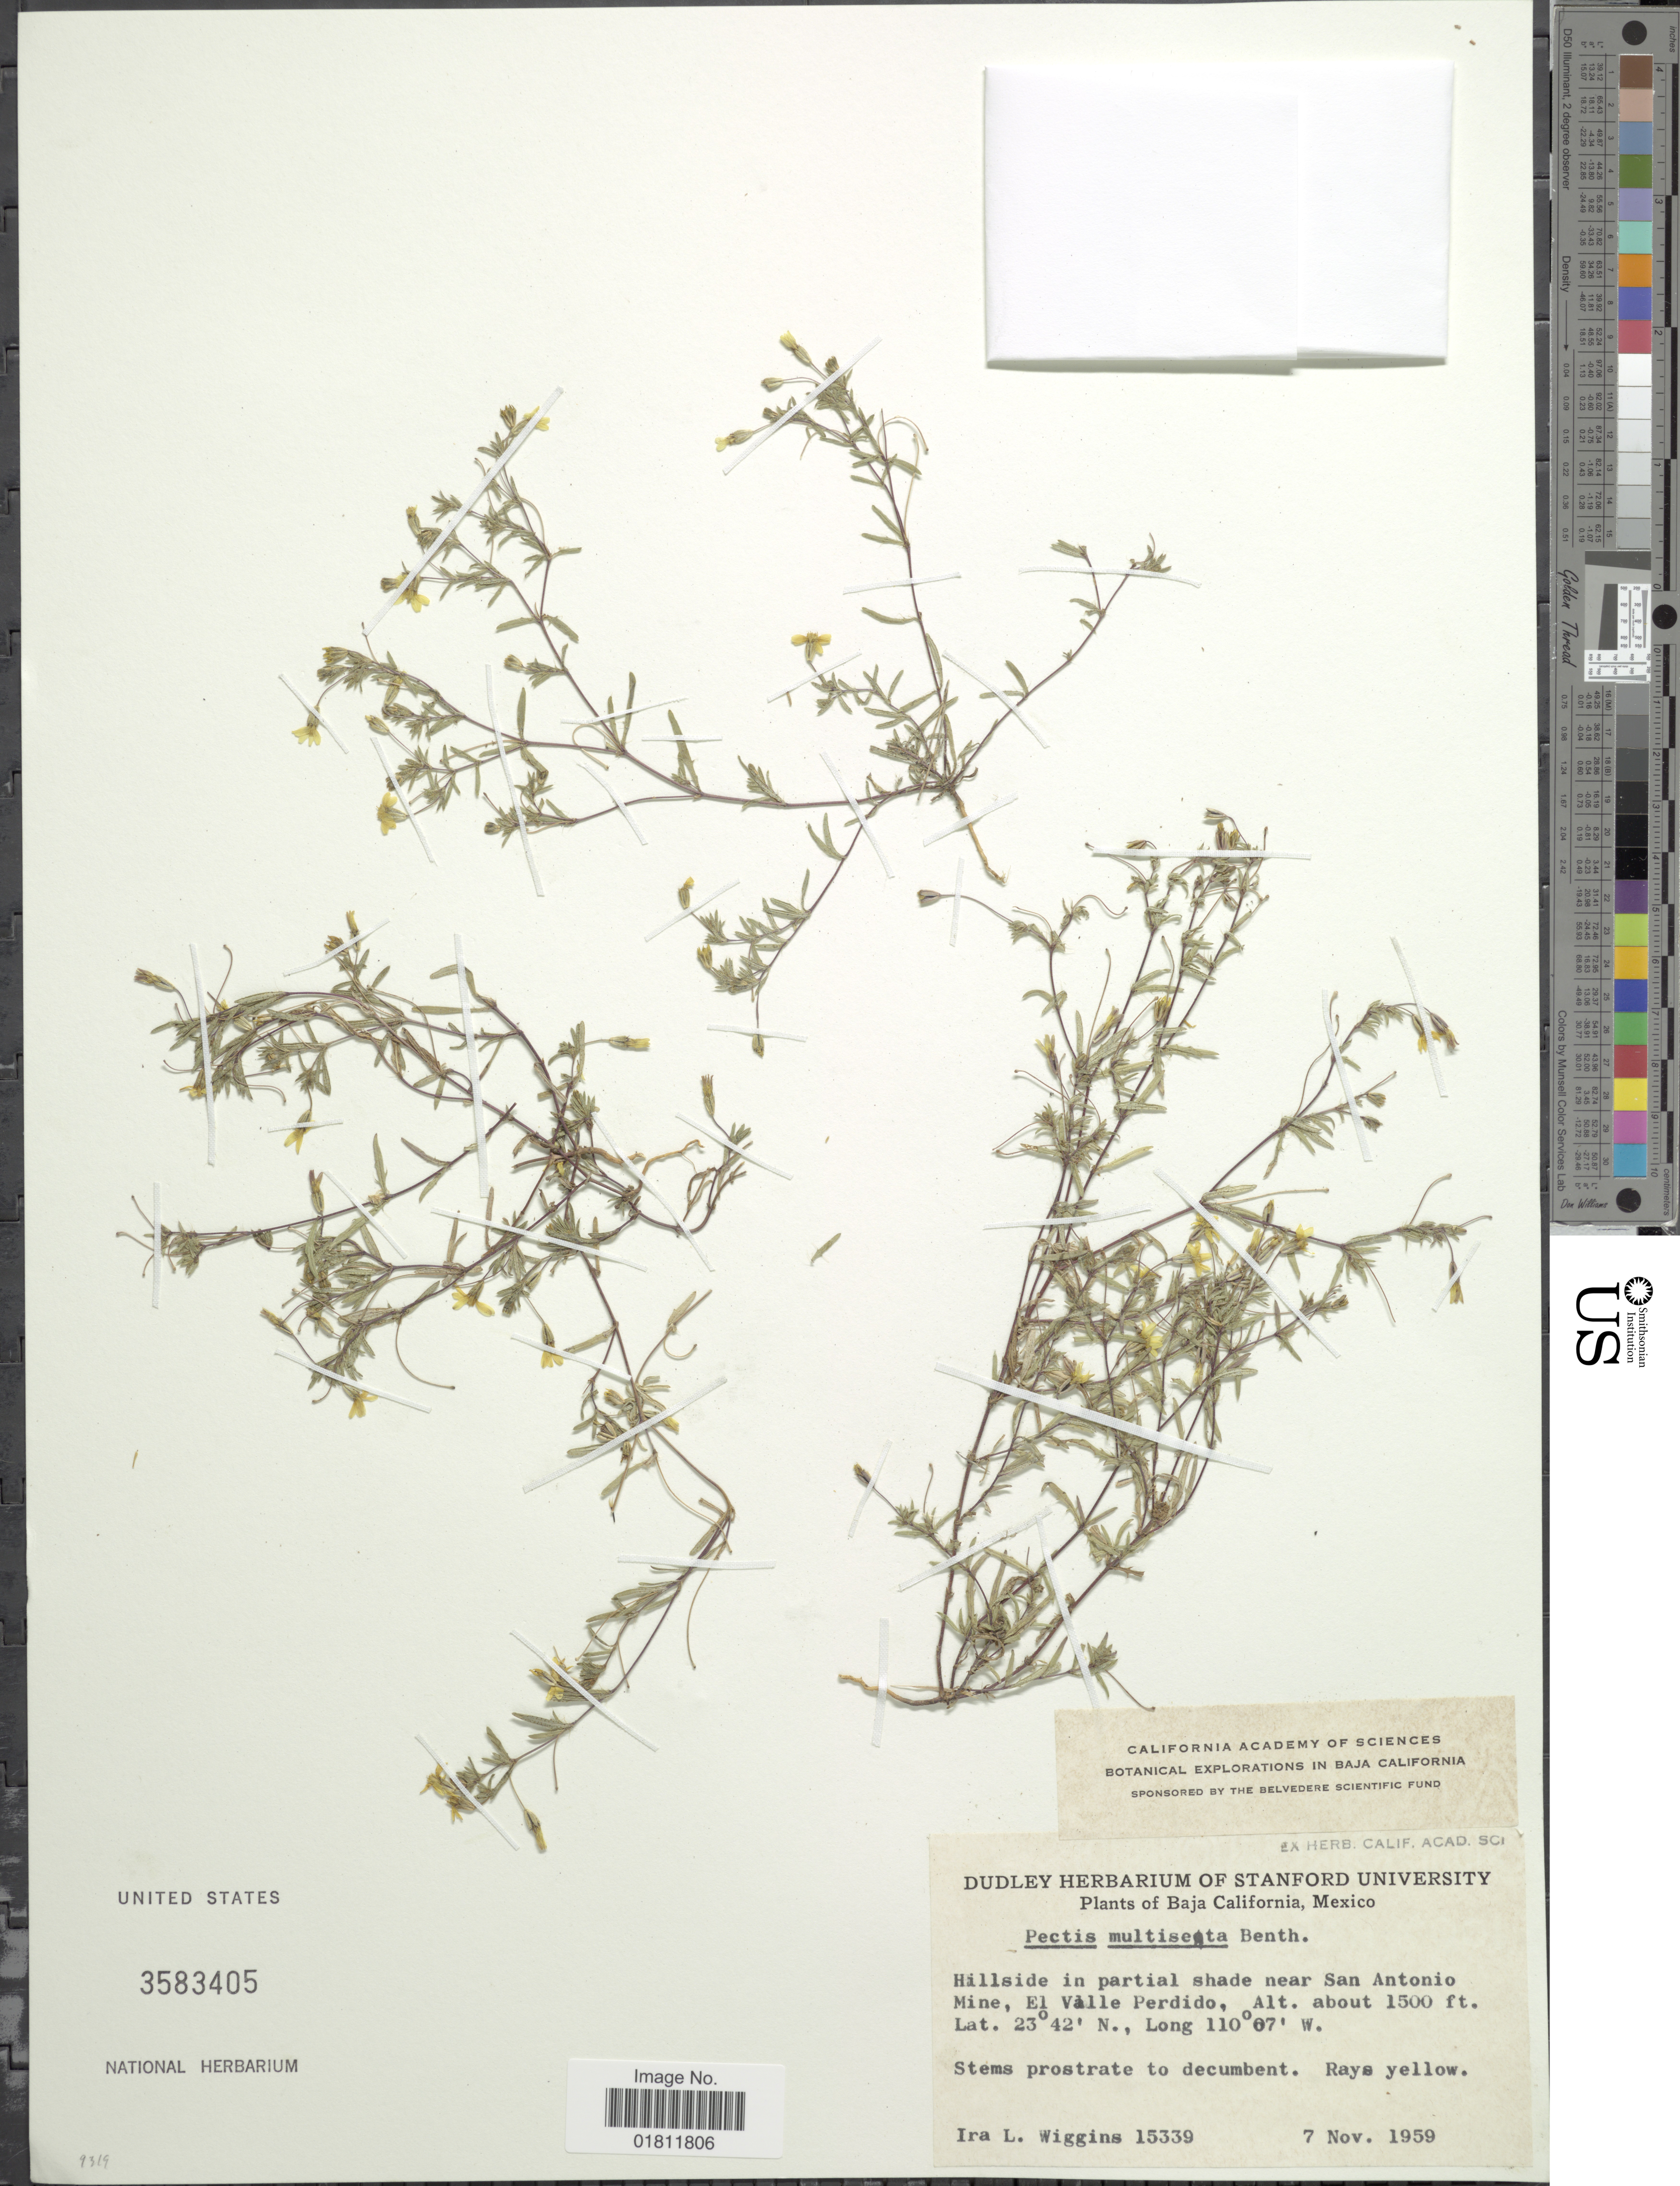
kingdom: Plantae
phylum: Tracheophyta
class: Magnoliopsida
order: Asterales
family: Asteraceae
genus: Pectis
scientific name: Pectis multiceps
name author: Urb.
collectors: I. L. Wiggins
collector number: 15339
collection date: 1959-11-07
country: Mexico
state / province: Baja California Sur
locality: Baja California, Mexico. Hillside in partial shade near San Antonio Mine, El Valle Perdido.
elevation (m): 457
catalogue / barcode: US 3583405